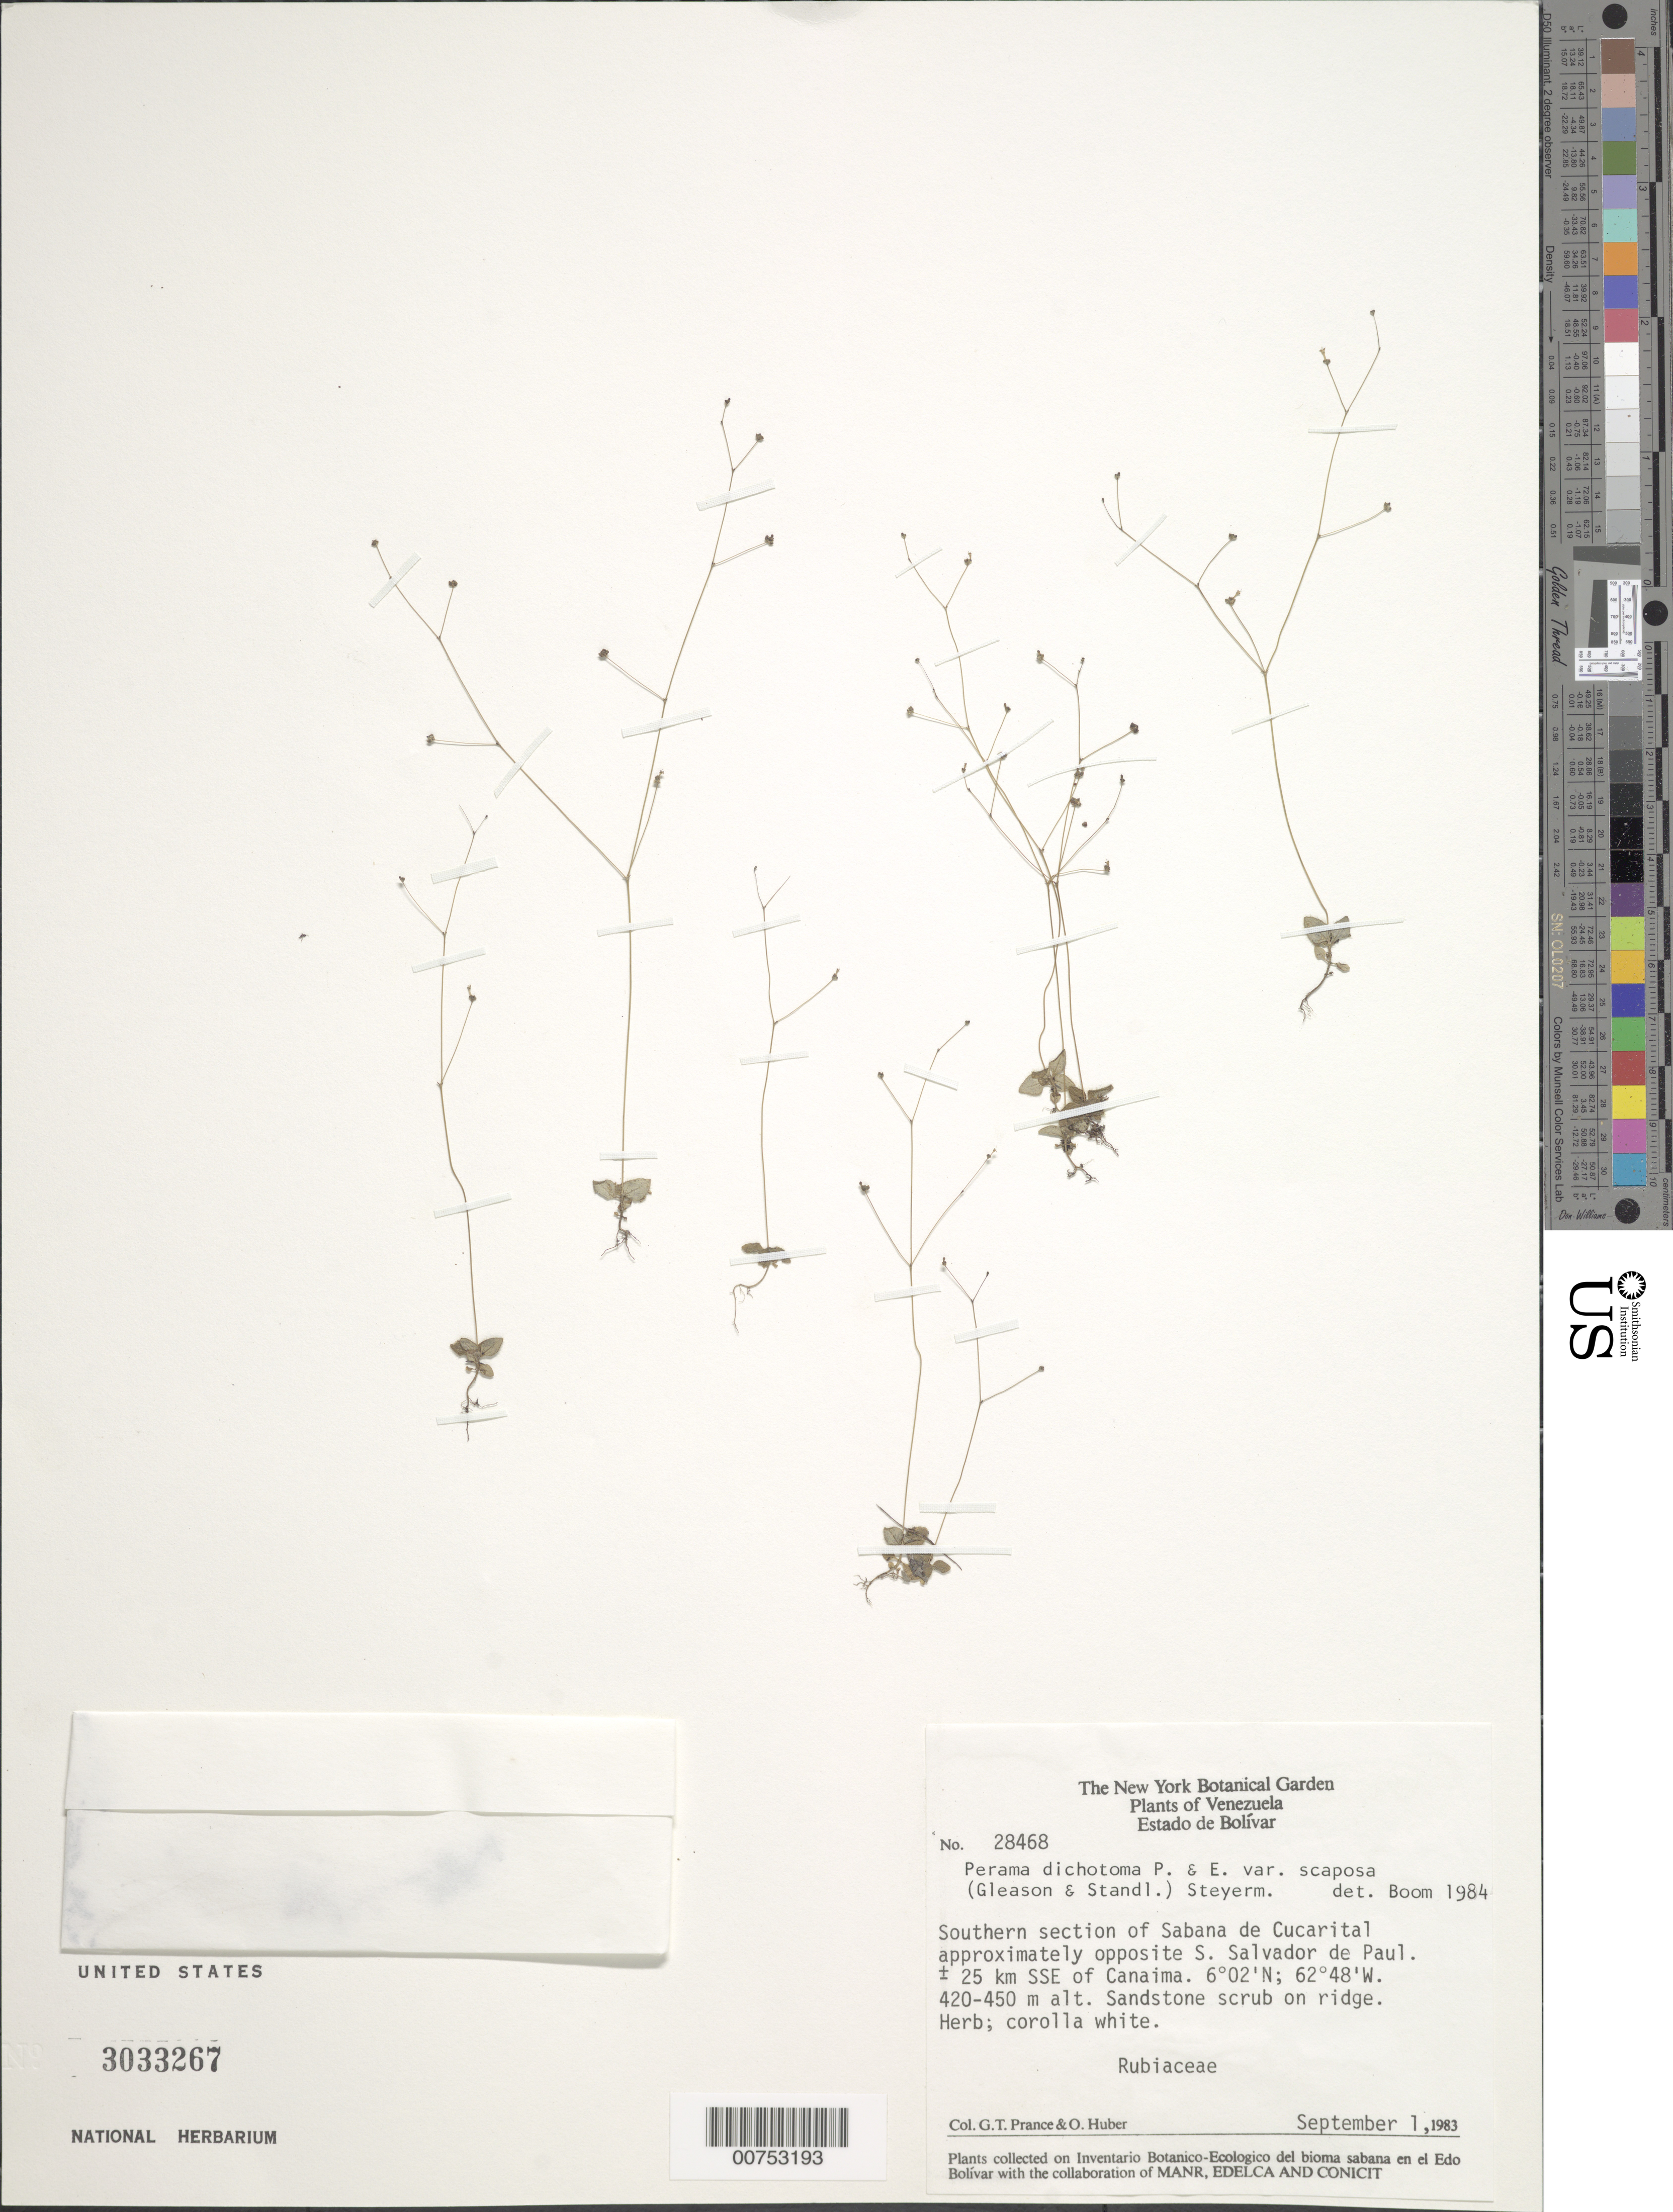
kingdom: Plantae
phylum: Tracheophyta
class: Magnoliopsida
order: Gentianales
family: Rubiaceae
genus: Perama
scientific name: Perama dichotoma var. scaposa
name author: (Gleason & Standl.) Steyerm.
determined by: Boom, B. M.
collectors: G. T. Prance & O. Huber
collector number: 28468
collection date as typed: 1-Sep-83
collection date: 1983-09-01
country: Venezuela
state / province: Bolívar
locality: Sabana de Cucarital, opposite S. Salvador de Paul, ± 25 km SSE of Canaima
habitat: Sandstone scrub on ridge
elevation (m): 420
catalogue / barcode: US 3033267